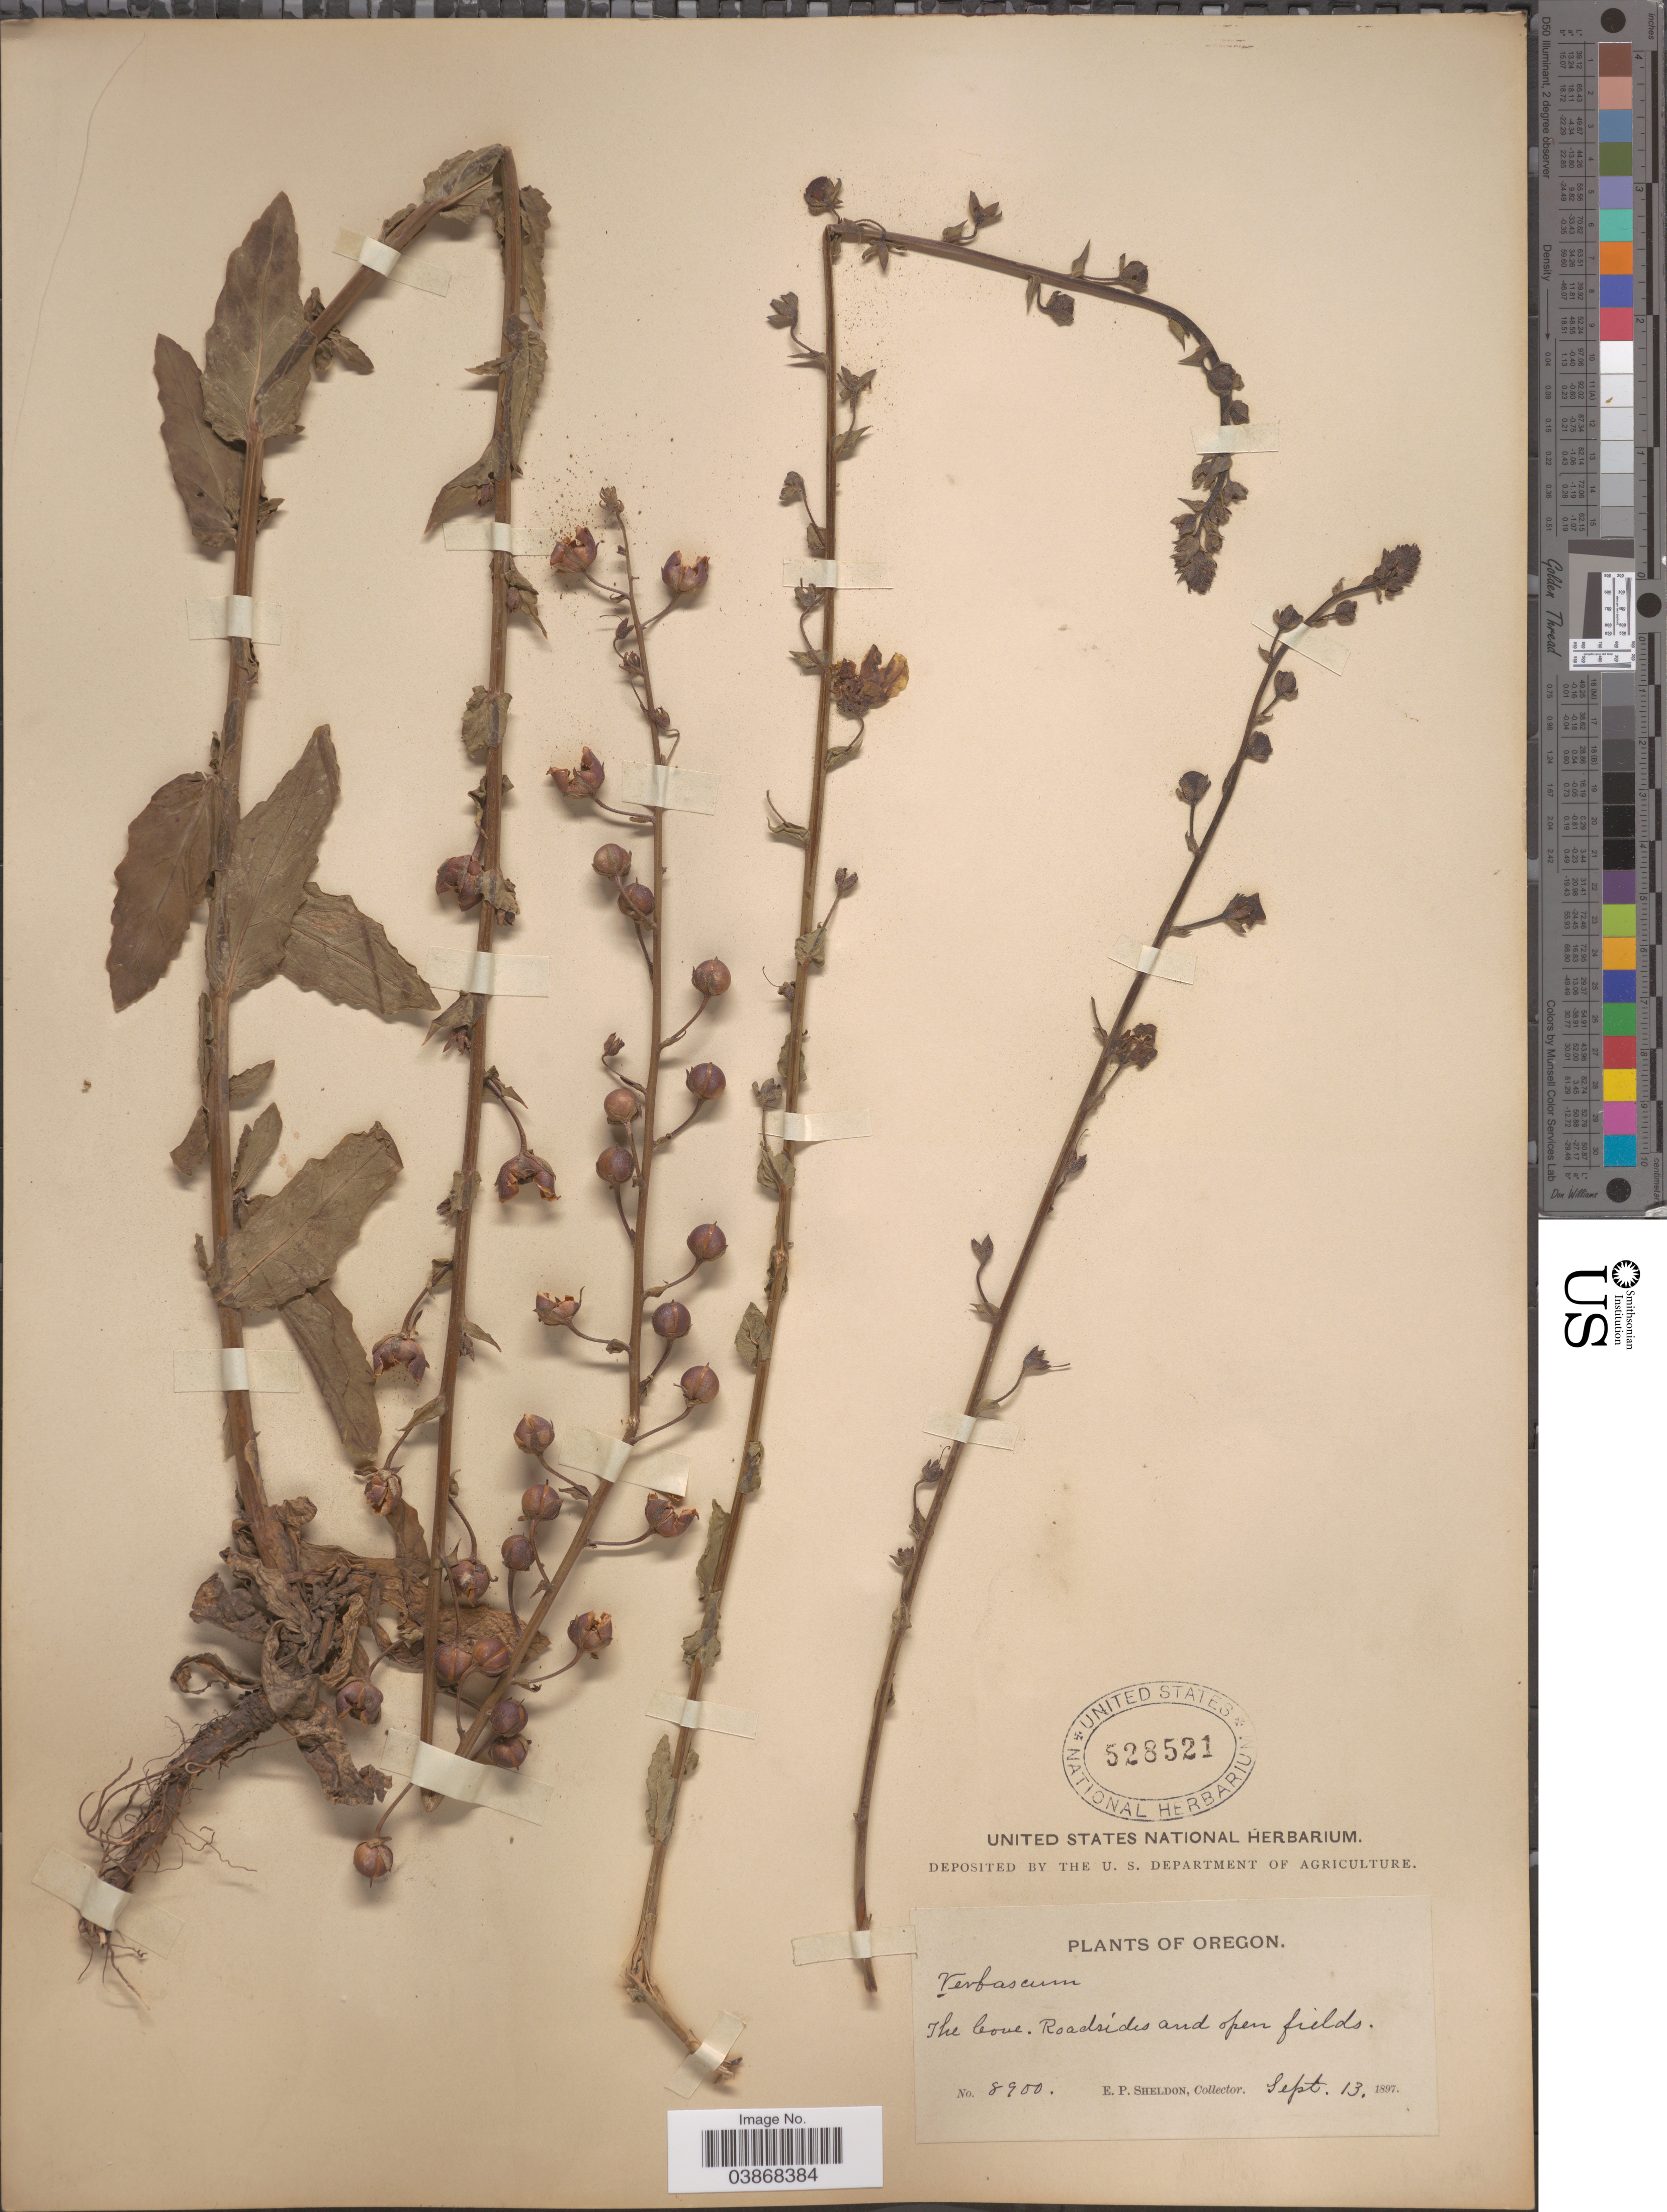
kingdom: Plantae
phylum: Tracheophyta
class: Magnoliopsida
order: Lamiales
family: Scrophulariaceae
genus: Verbascum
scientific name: Verbascum blattaria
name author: L.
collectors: E. P. Sheldon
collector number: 8900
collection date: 1897-09-13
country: United States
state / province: Oregon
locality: The Cove.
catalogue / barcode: US 528521